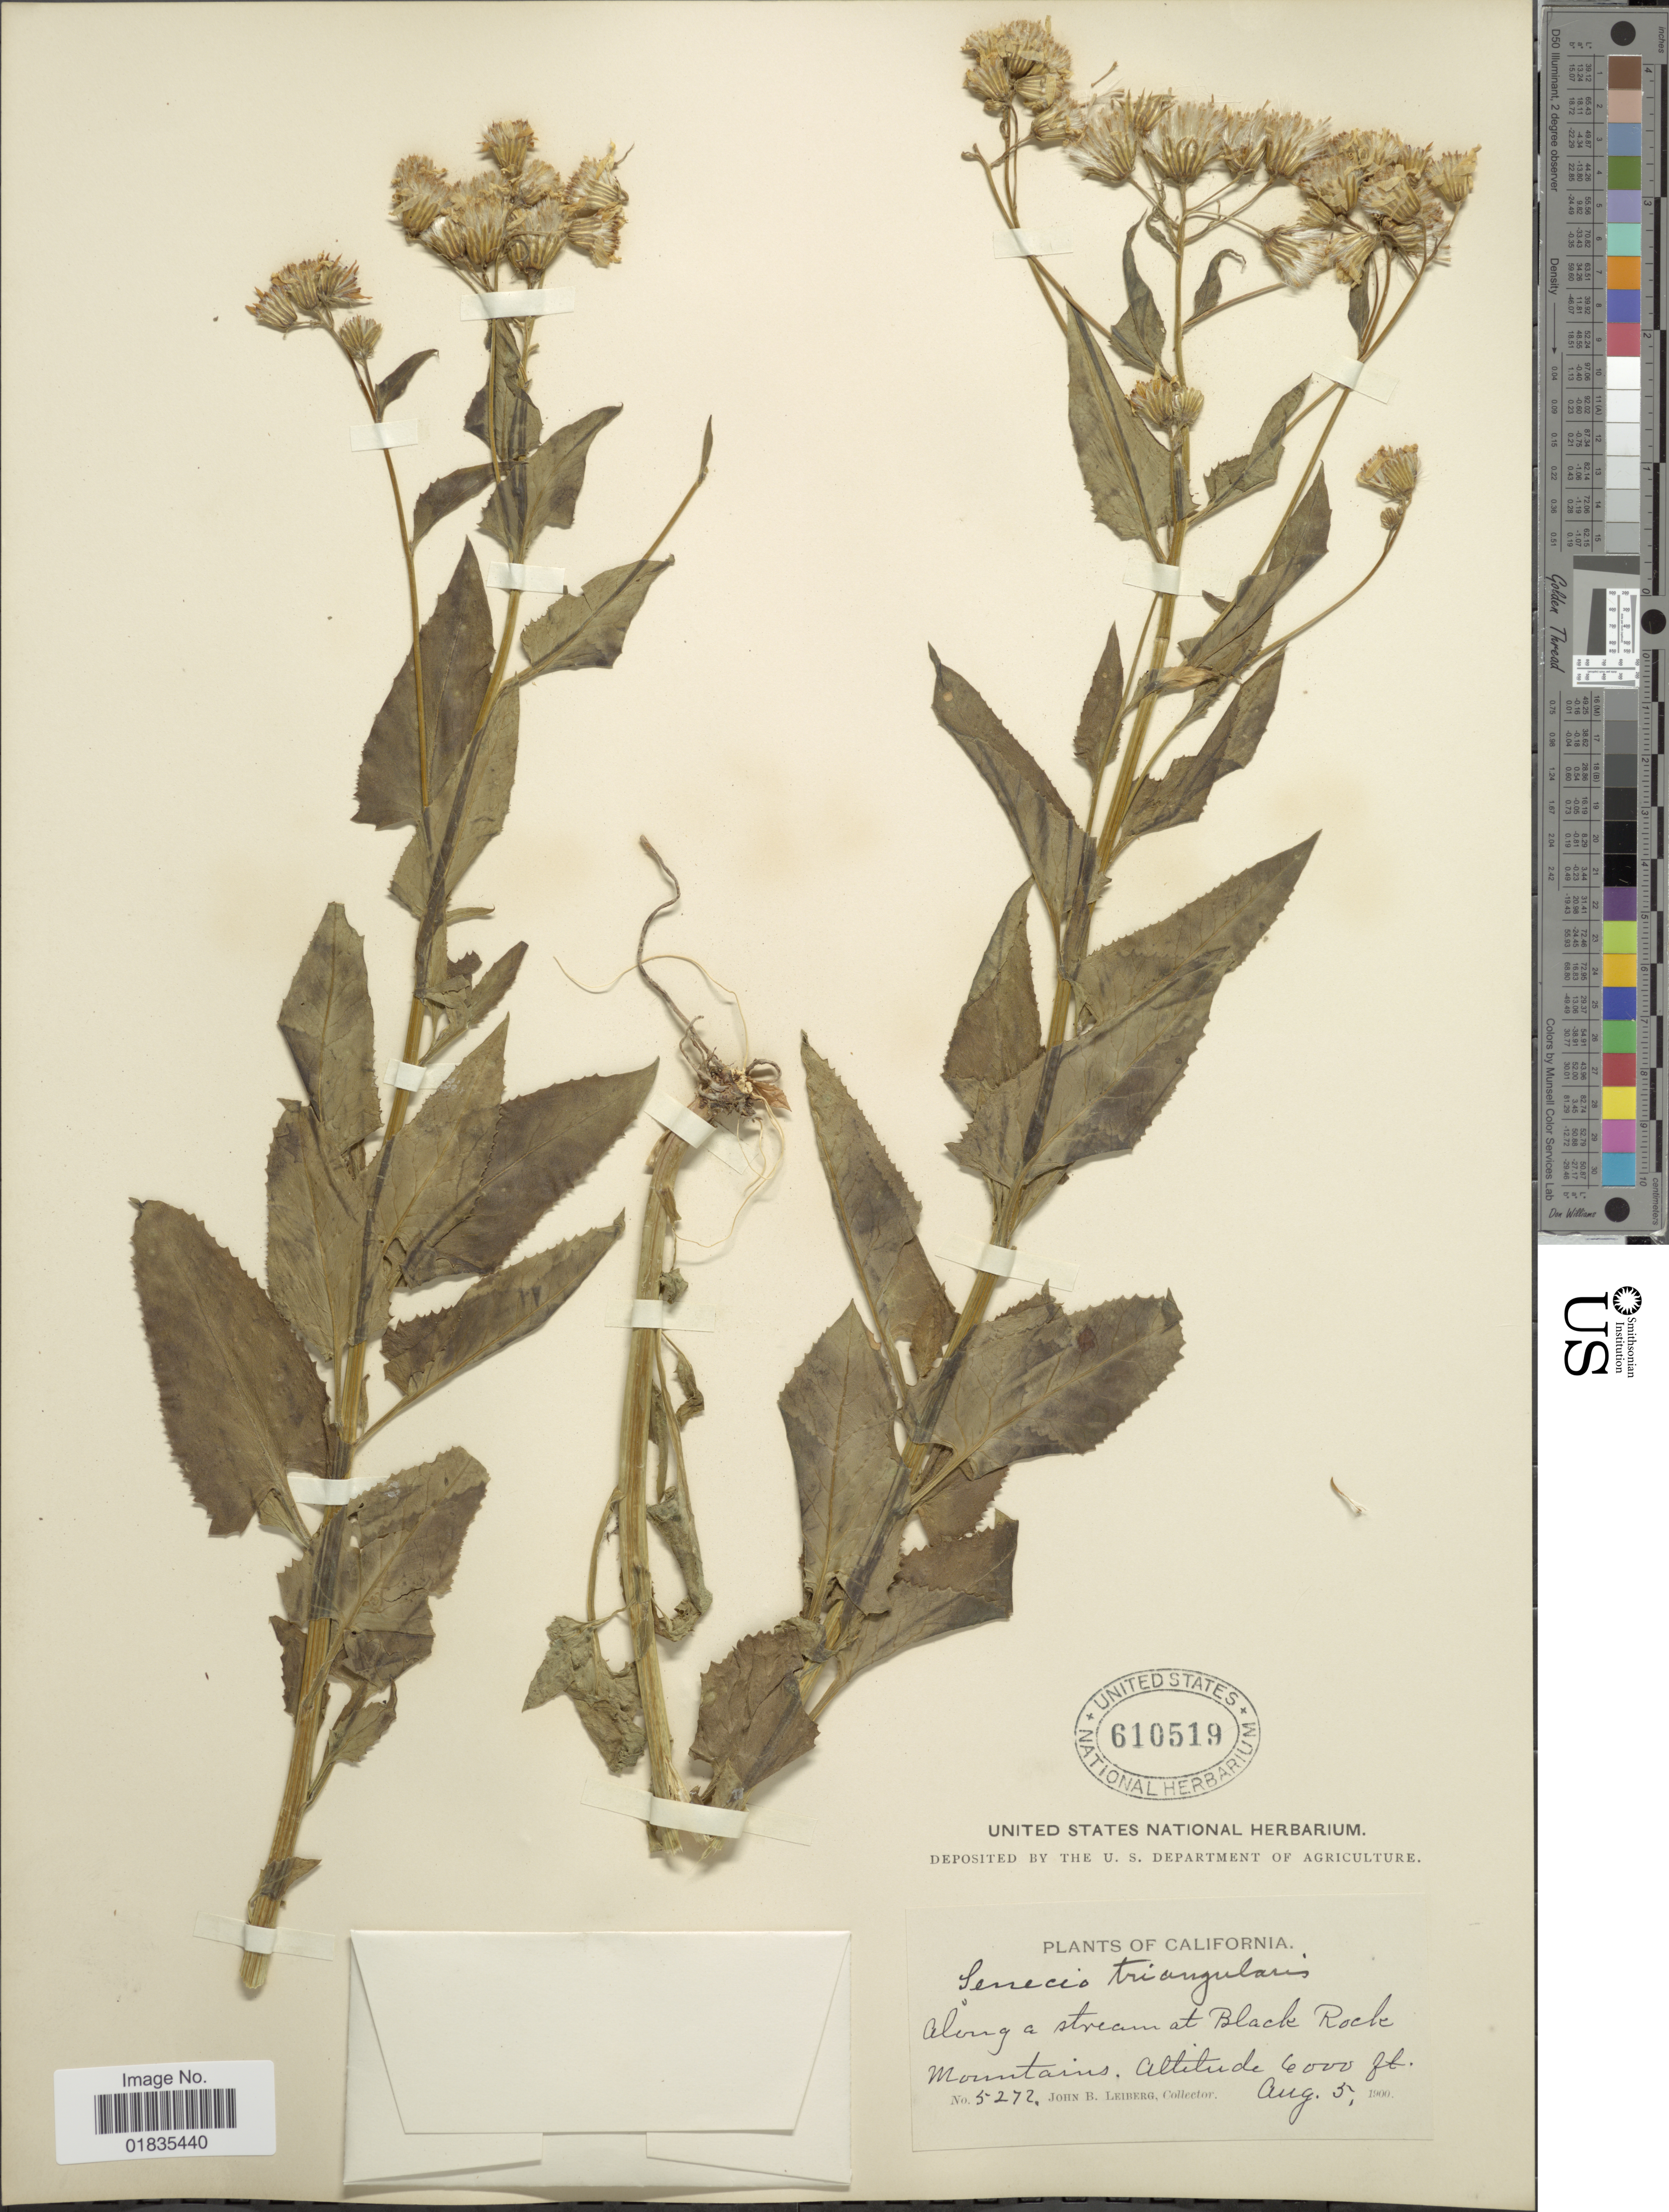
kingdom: Plantae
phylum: Tracheophyta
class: Magnoliopsida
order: Asterales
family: Asteraceae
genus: Senecio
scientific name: Senecio triangularis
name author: Hook.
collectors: J. B. Leiberg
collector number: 5272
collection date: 1900-08-05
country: United States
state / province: California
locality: Along a stream at Black Rock Mountains.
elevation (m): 1829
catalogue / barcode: US 610519